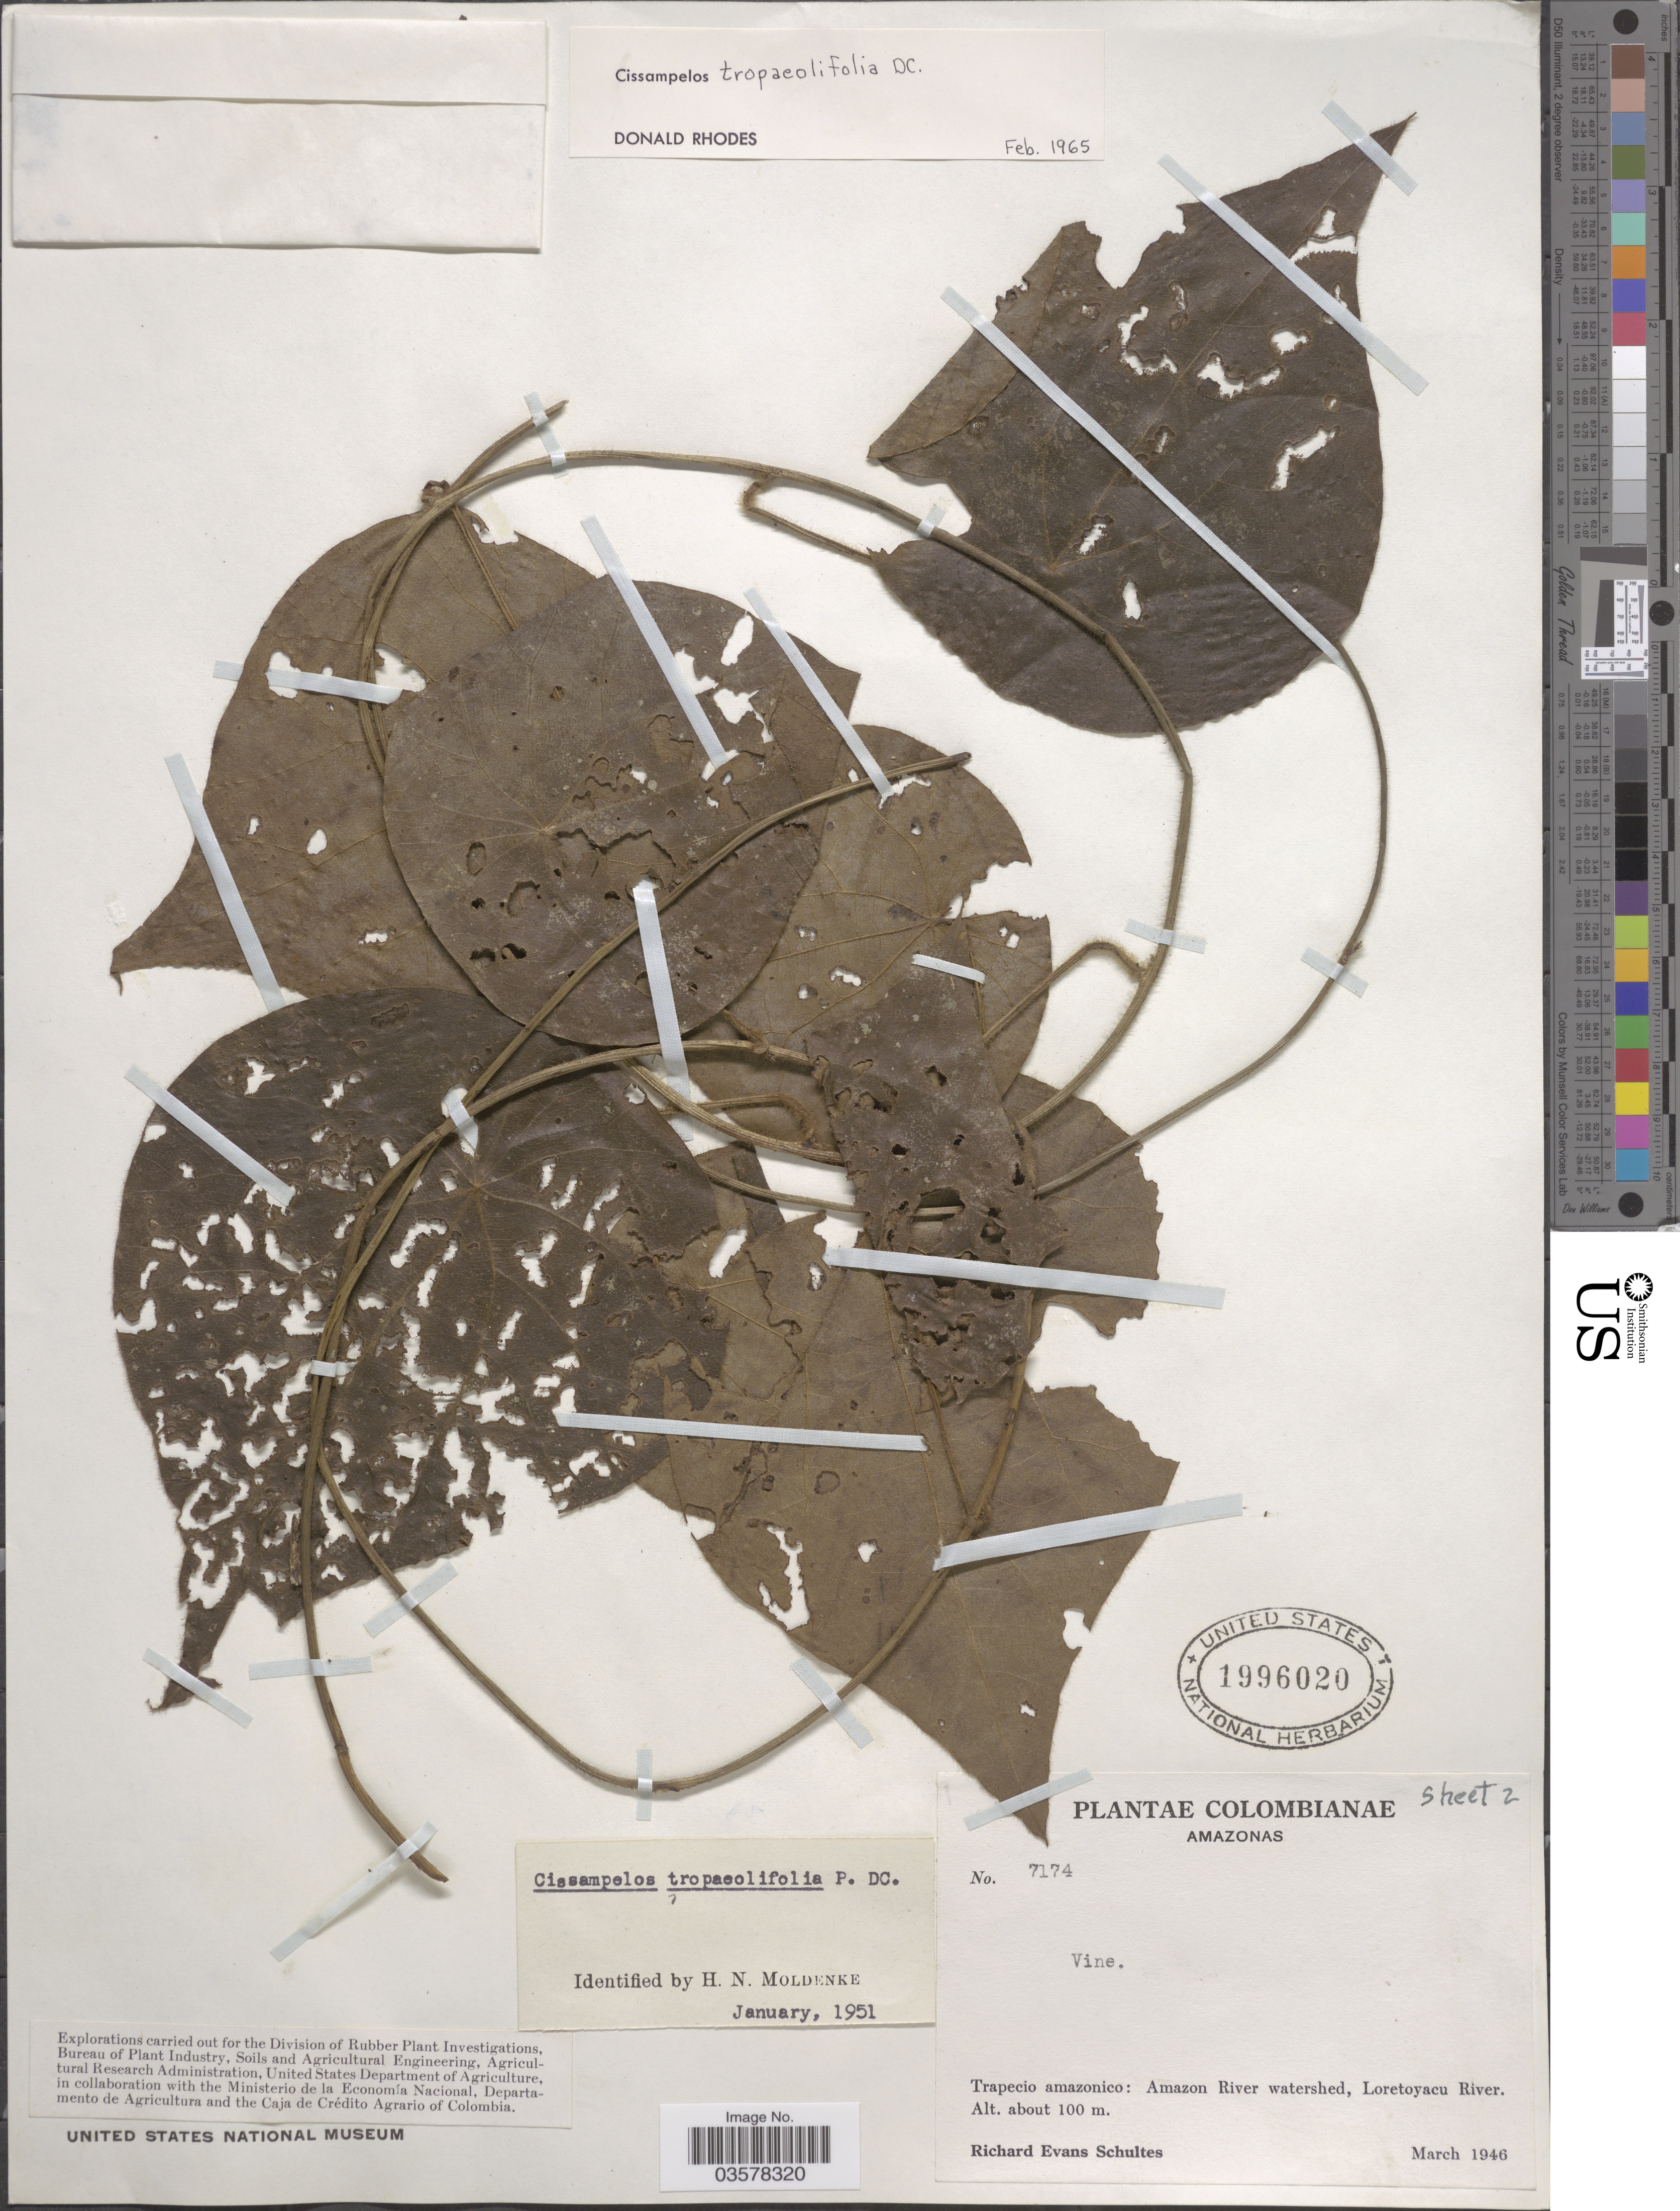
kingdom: Plantae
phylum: Tracheophyta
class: Magnoliopsida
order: Ranunculales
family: Menispermaceae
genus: Cissampelos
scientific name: Cissampelos tropaeolifolia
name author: DC.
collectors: R. E. Schultes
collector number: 7174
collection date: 1946-03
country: Colombia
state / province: Amazônas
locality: Trapecio amazonico: Amazon River watershed, Loretoyacu River.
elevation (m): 100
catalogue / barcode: US 1996020